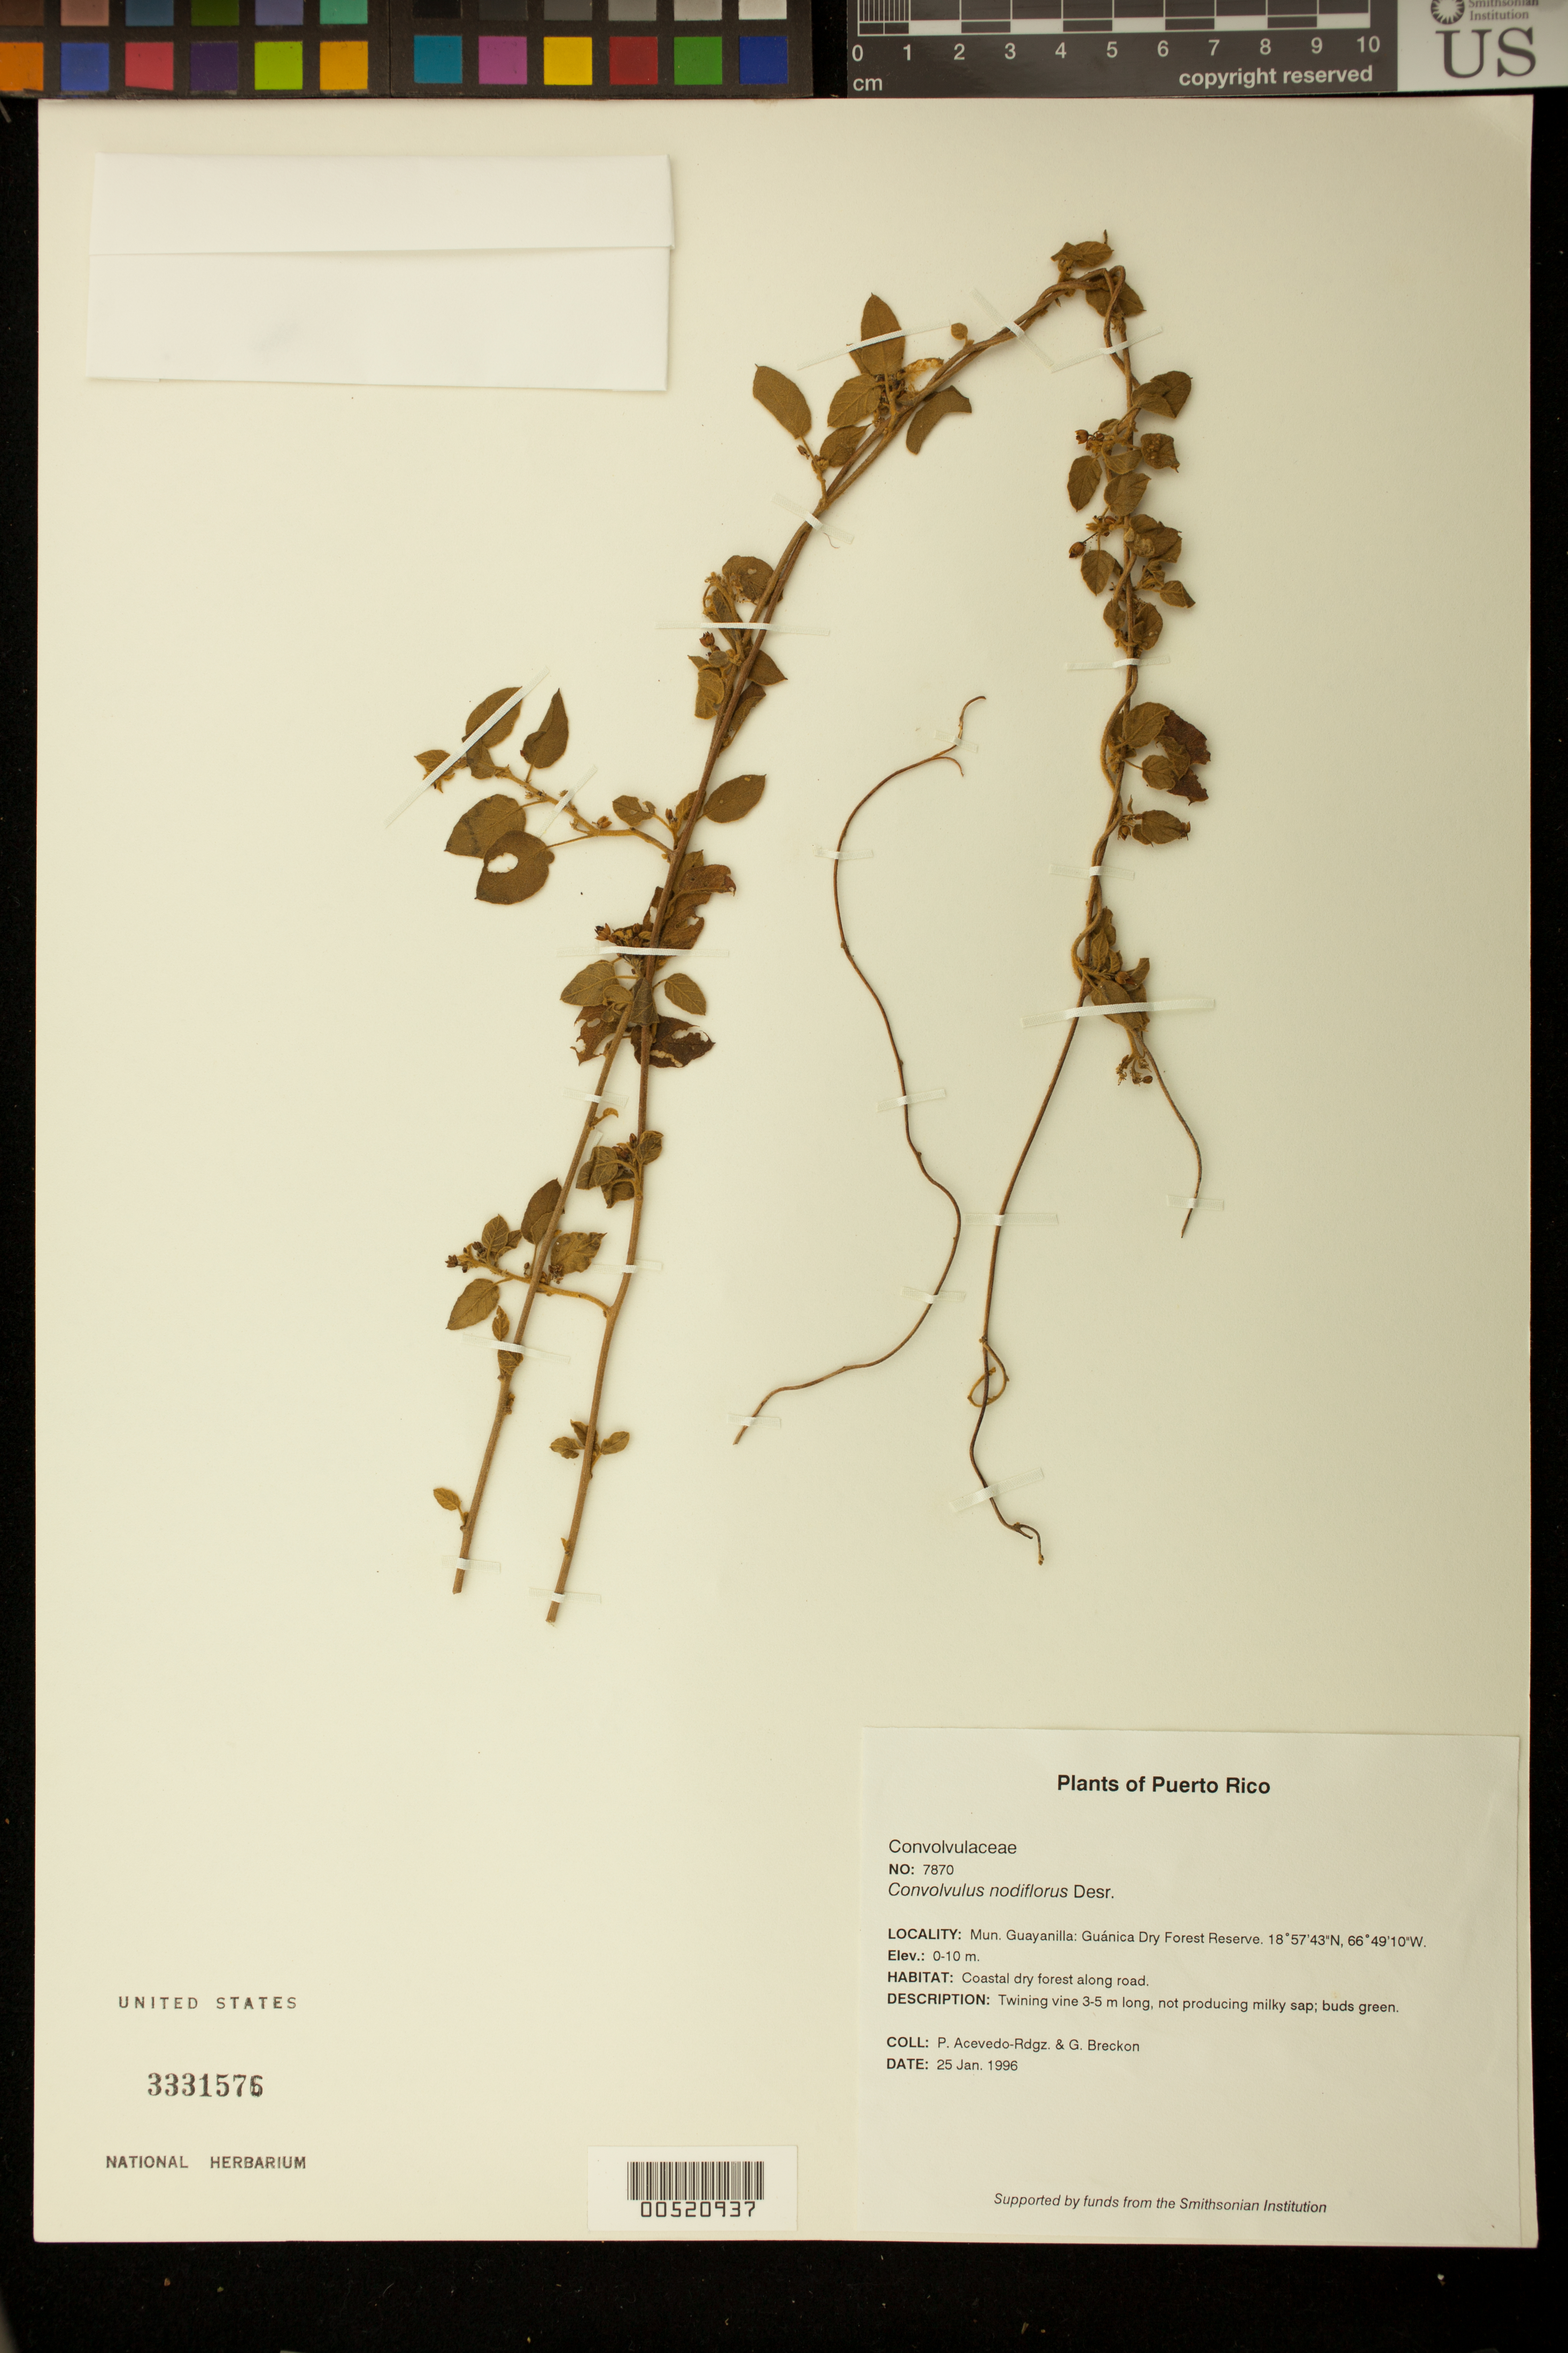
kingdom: Plantae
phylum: Tracheophyta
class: Magnoliopsida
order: Solanales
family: Convolvulaceae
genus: Convolvulus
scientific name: Convolvulus nodiflorus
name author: Desr.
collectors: P. Acevedo-Rodr. & G. J. Breckon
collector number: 7870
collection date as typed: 25 Jan 1996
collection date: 1996-01-25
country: Puerto Rico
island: Puerto Rico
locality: Mun. Guayanilla: Guánica Dry Forest Reserve.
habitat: Coastal dry forest along road.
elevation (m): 0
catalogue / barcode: US 3331576